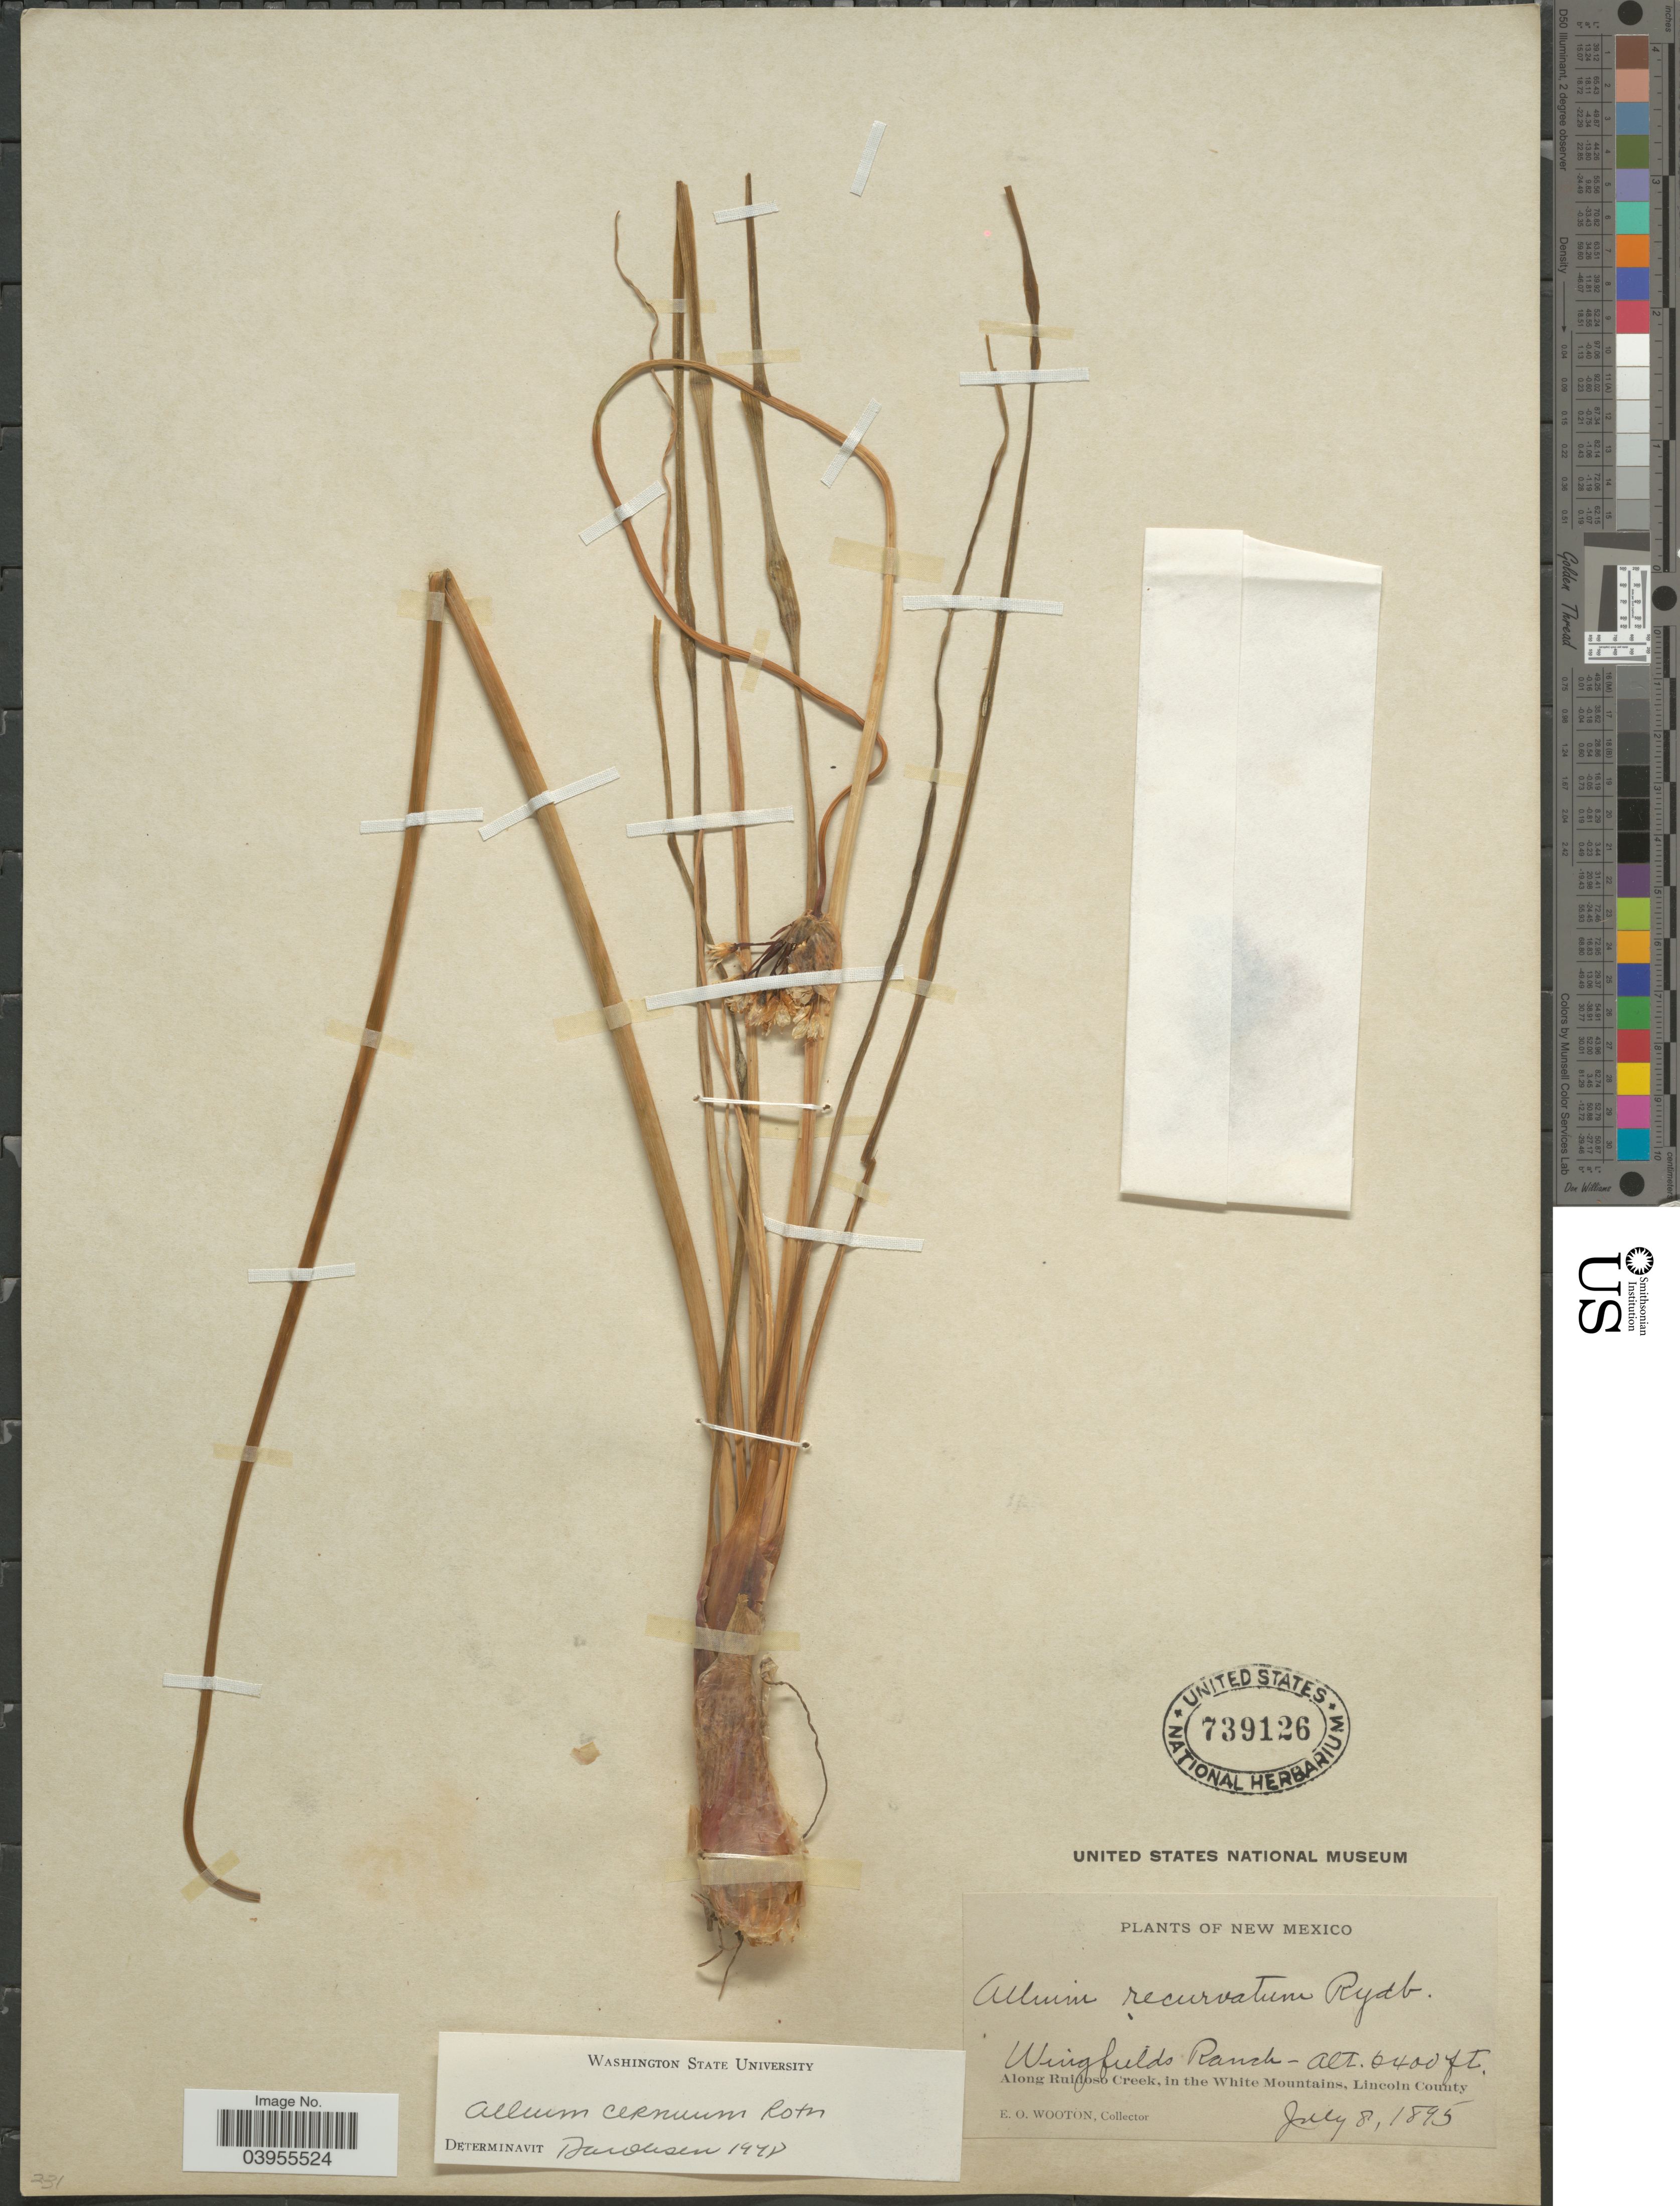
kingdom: Plantae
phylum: Tracheophyta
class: Liliopsida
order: Asparagales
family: Amaryllidaceae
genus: Allium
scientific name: Allium cernuum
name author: Roth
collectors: E. O. Wooton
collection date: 1895-07-08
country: United States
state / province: New Mexico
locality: Wingfields Ranch. Along Ruidoso Creek, in the White Mountains, Lincoln County.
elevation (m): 1951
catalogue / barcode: US 739126